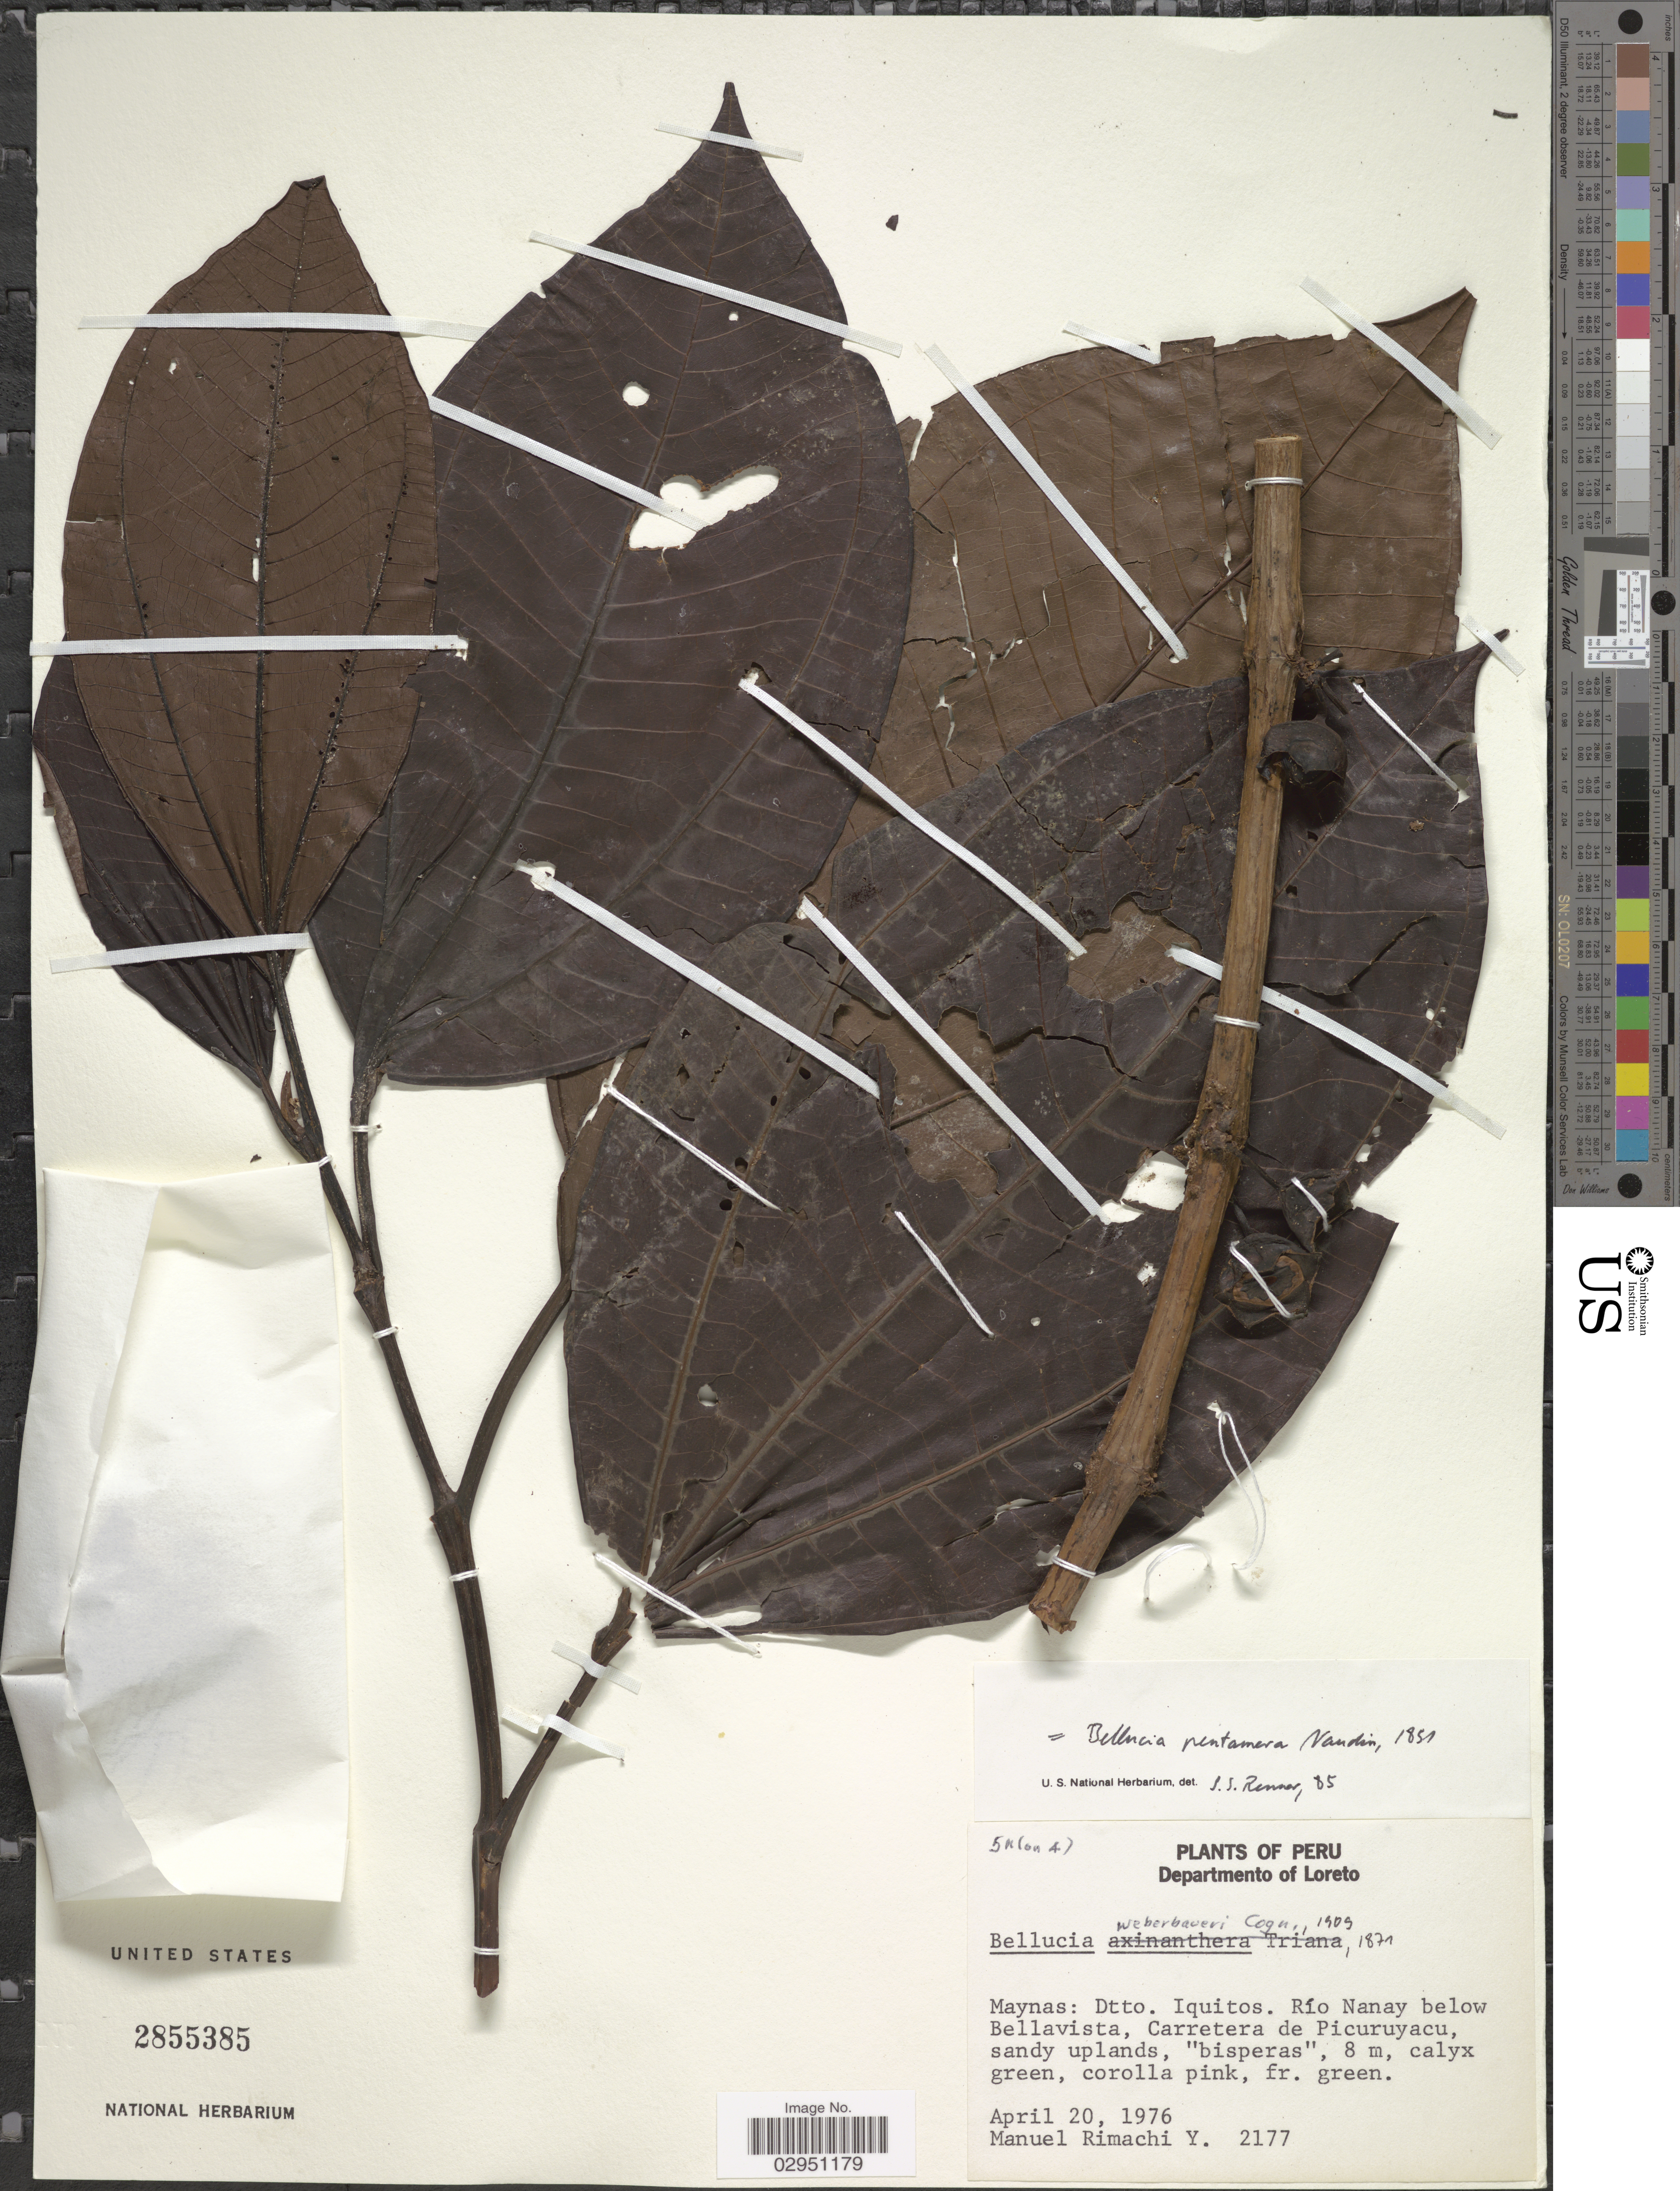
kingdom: Plantae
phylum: Tracheophyta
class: Magnoliopsida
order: Myrtales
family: Melastomataceae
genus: Bellucia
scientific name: Bellucia pentamera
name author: Naudin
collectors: M. Rimachi Y.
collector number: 2177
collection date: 1976-04-20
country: Peru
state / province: Loreto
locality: Departmento of Loreto. Maynas: Dtto. Iquitos. Río Nanay below Bellvista, Carretera de Picuruyacu.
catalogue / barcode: US 2855385